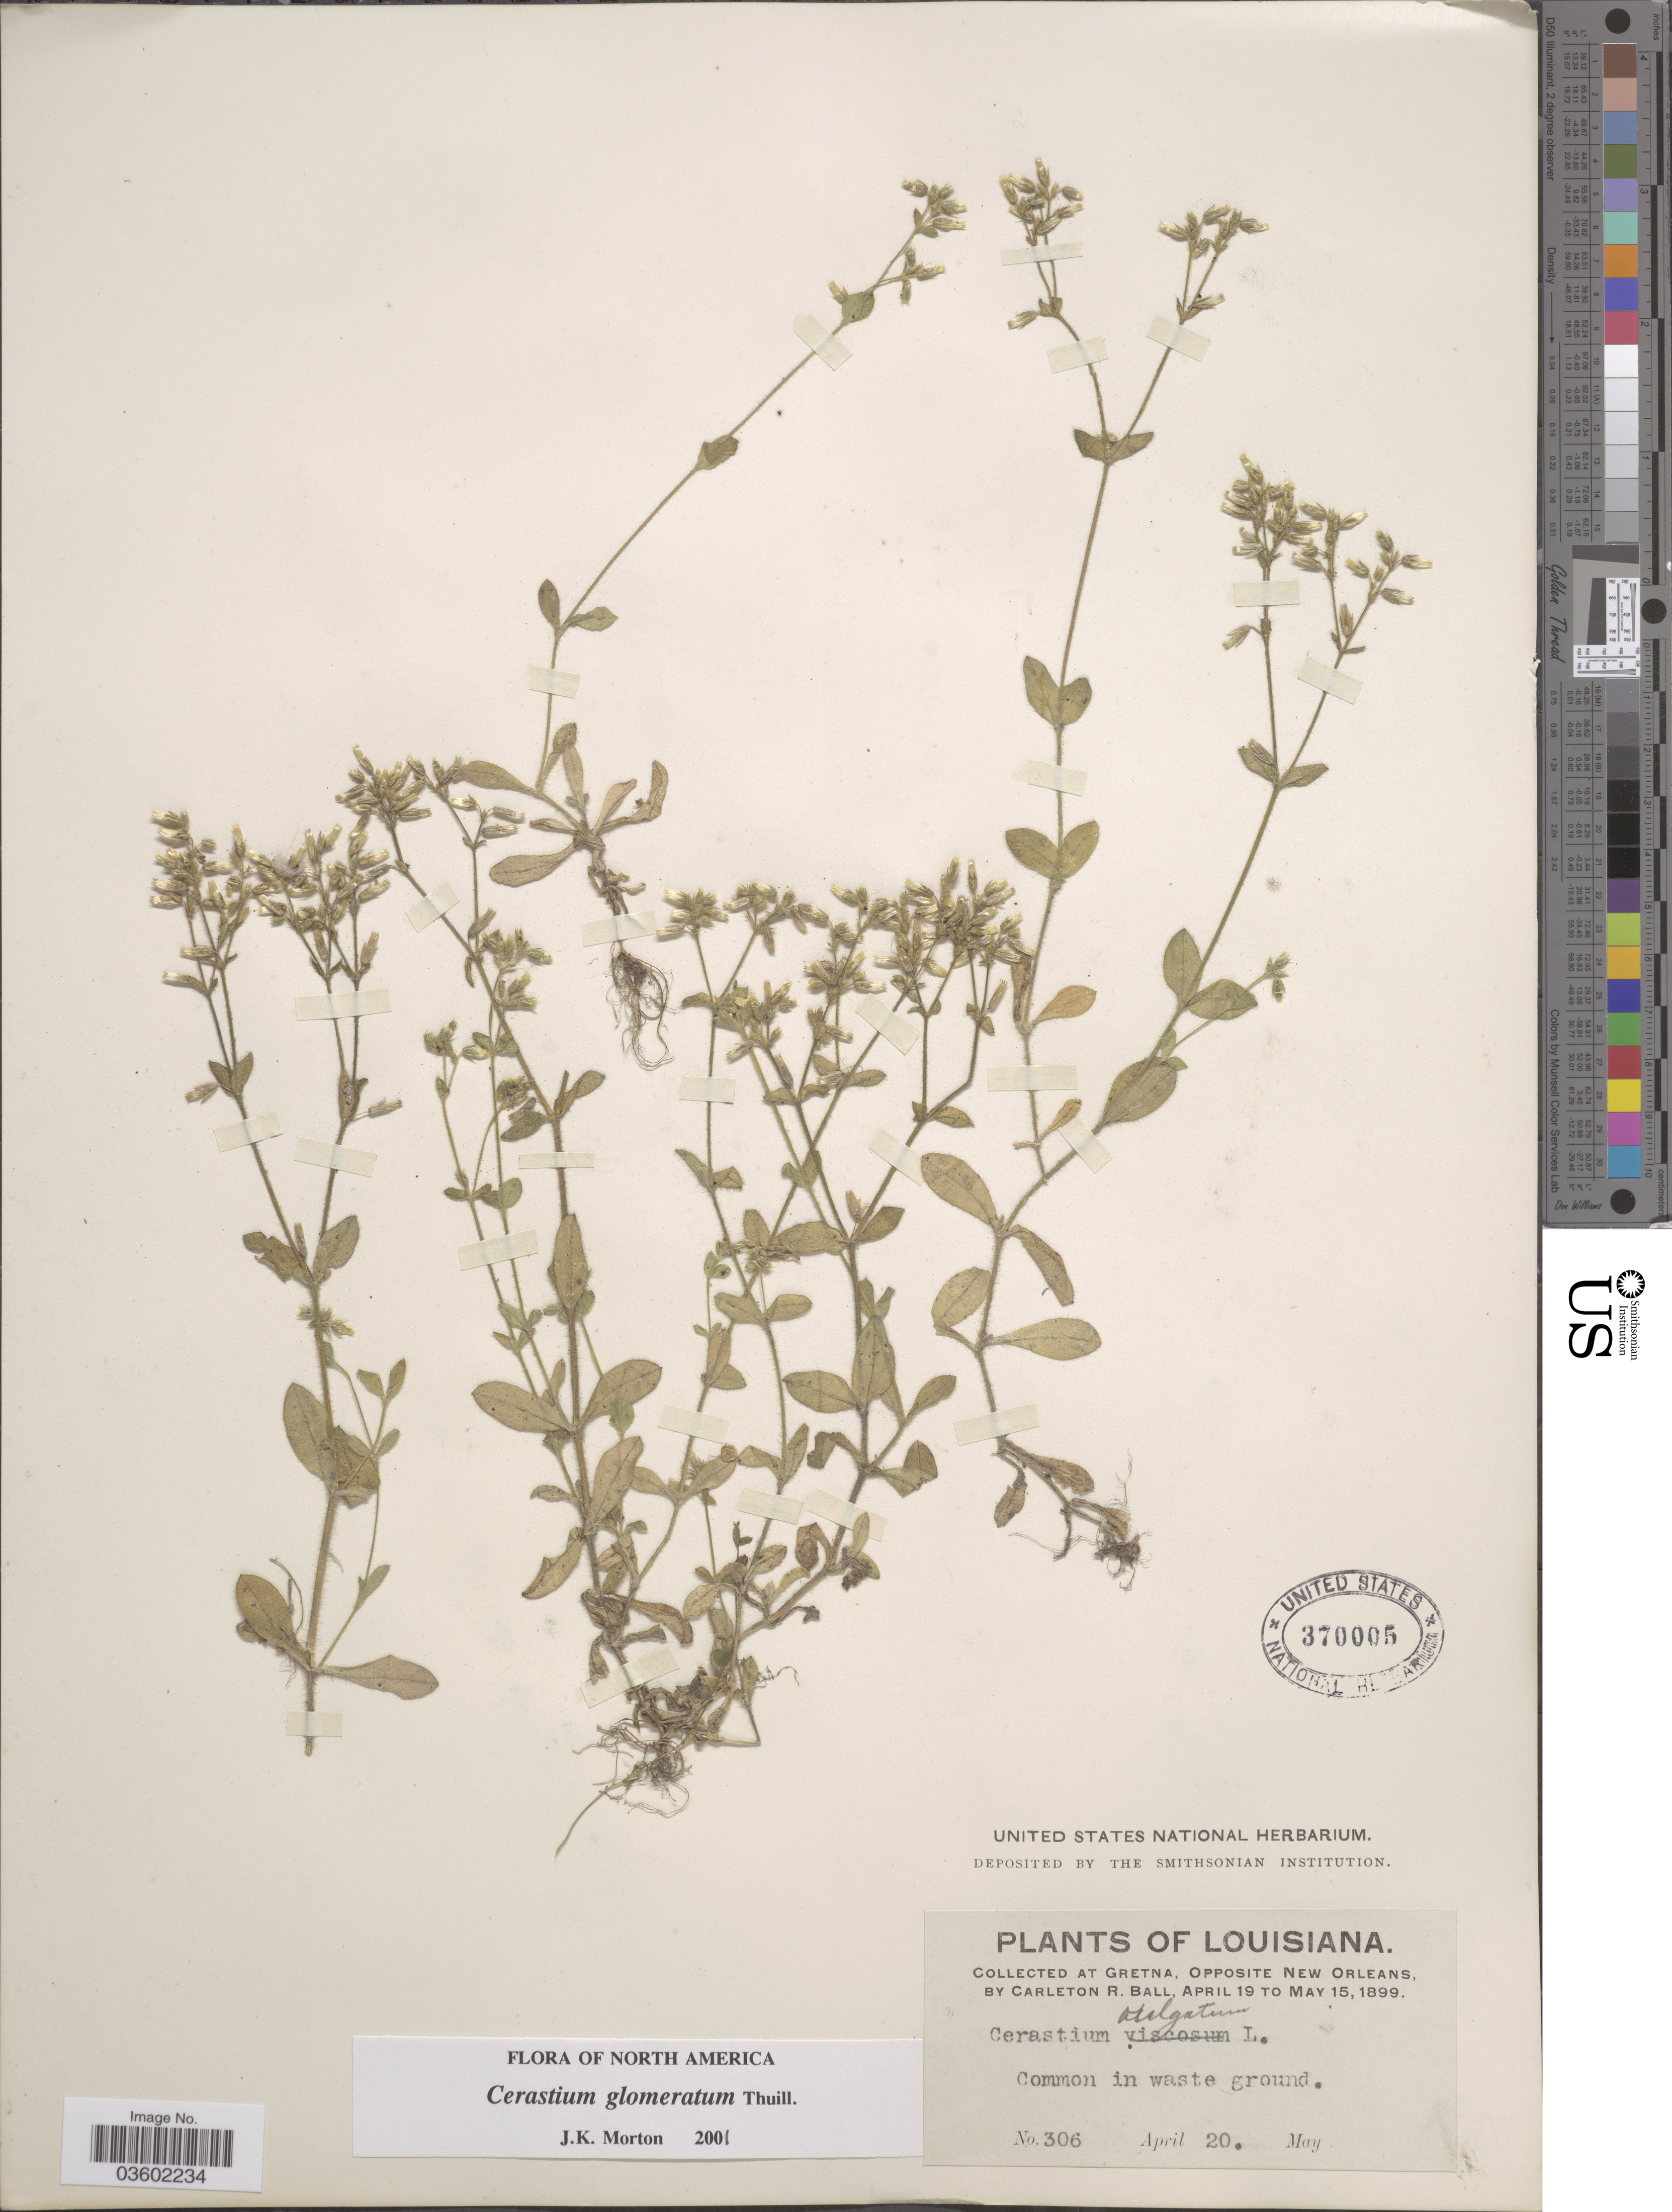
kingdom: Plantae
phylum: Tracheophyta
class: Magnoliopsida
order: Caryophyllales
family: Caryophyllaceae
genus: Cerastium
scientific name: Cerastium viscosum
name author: L.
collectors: C. R. Ball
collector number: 306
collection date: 1899-04-20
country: United States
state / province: Louisiana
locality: At Gretna, opposite New Orleans.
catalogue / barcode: US 370005